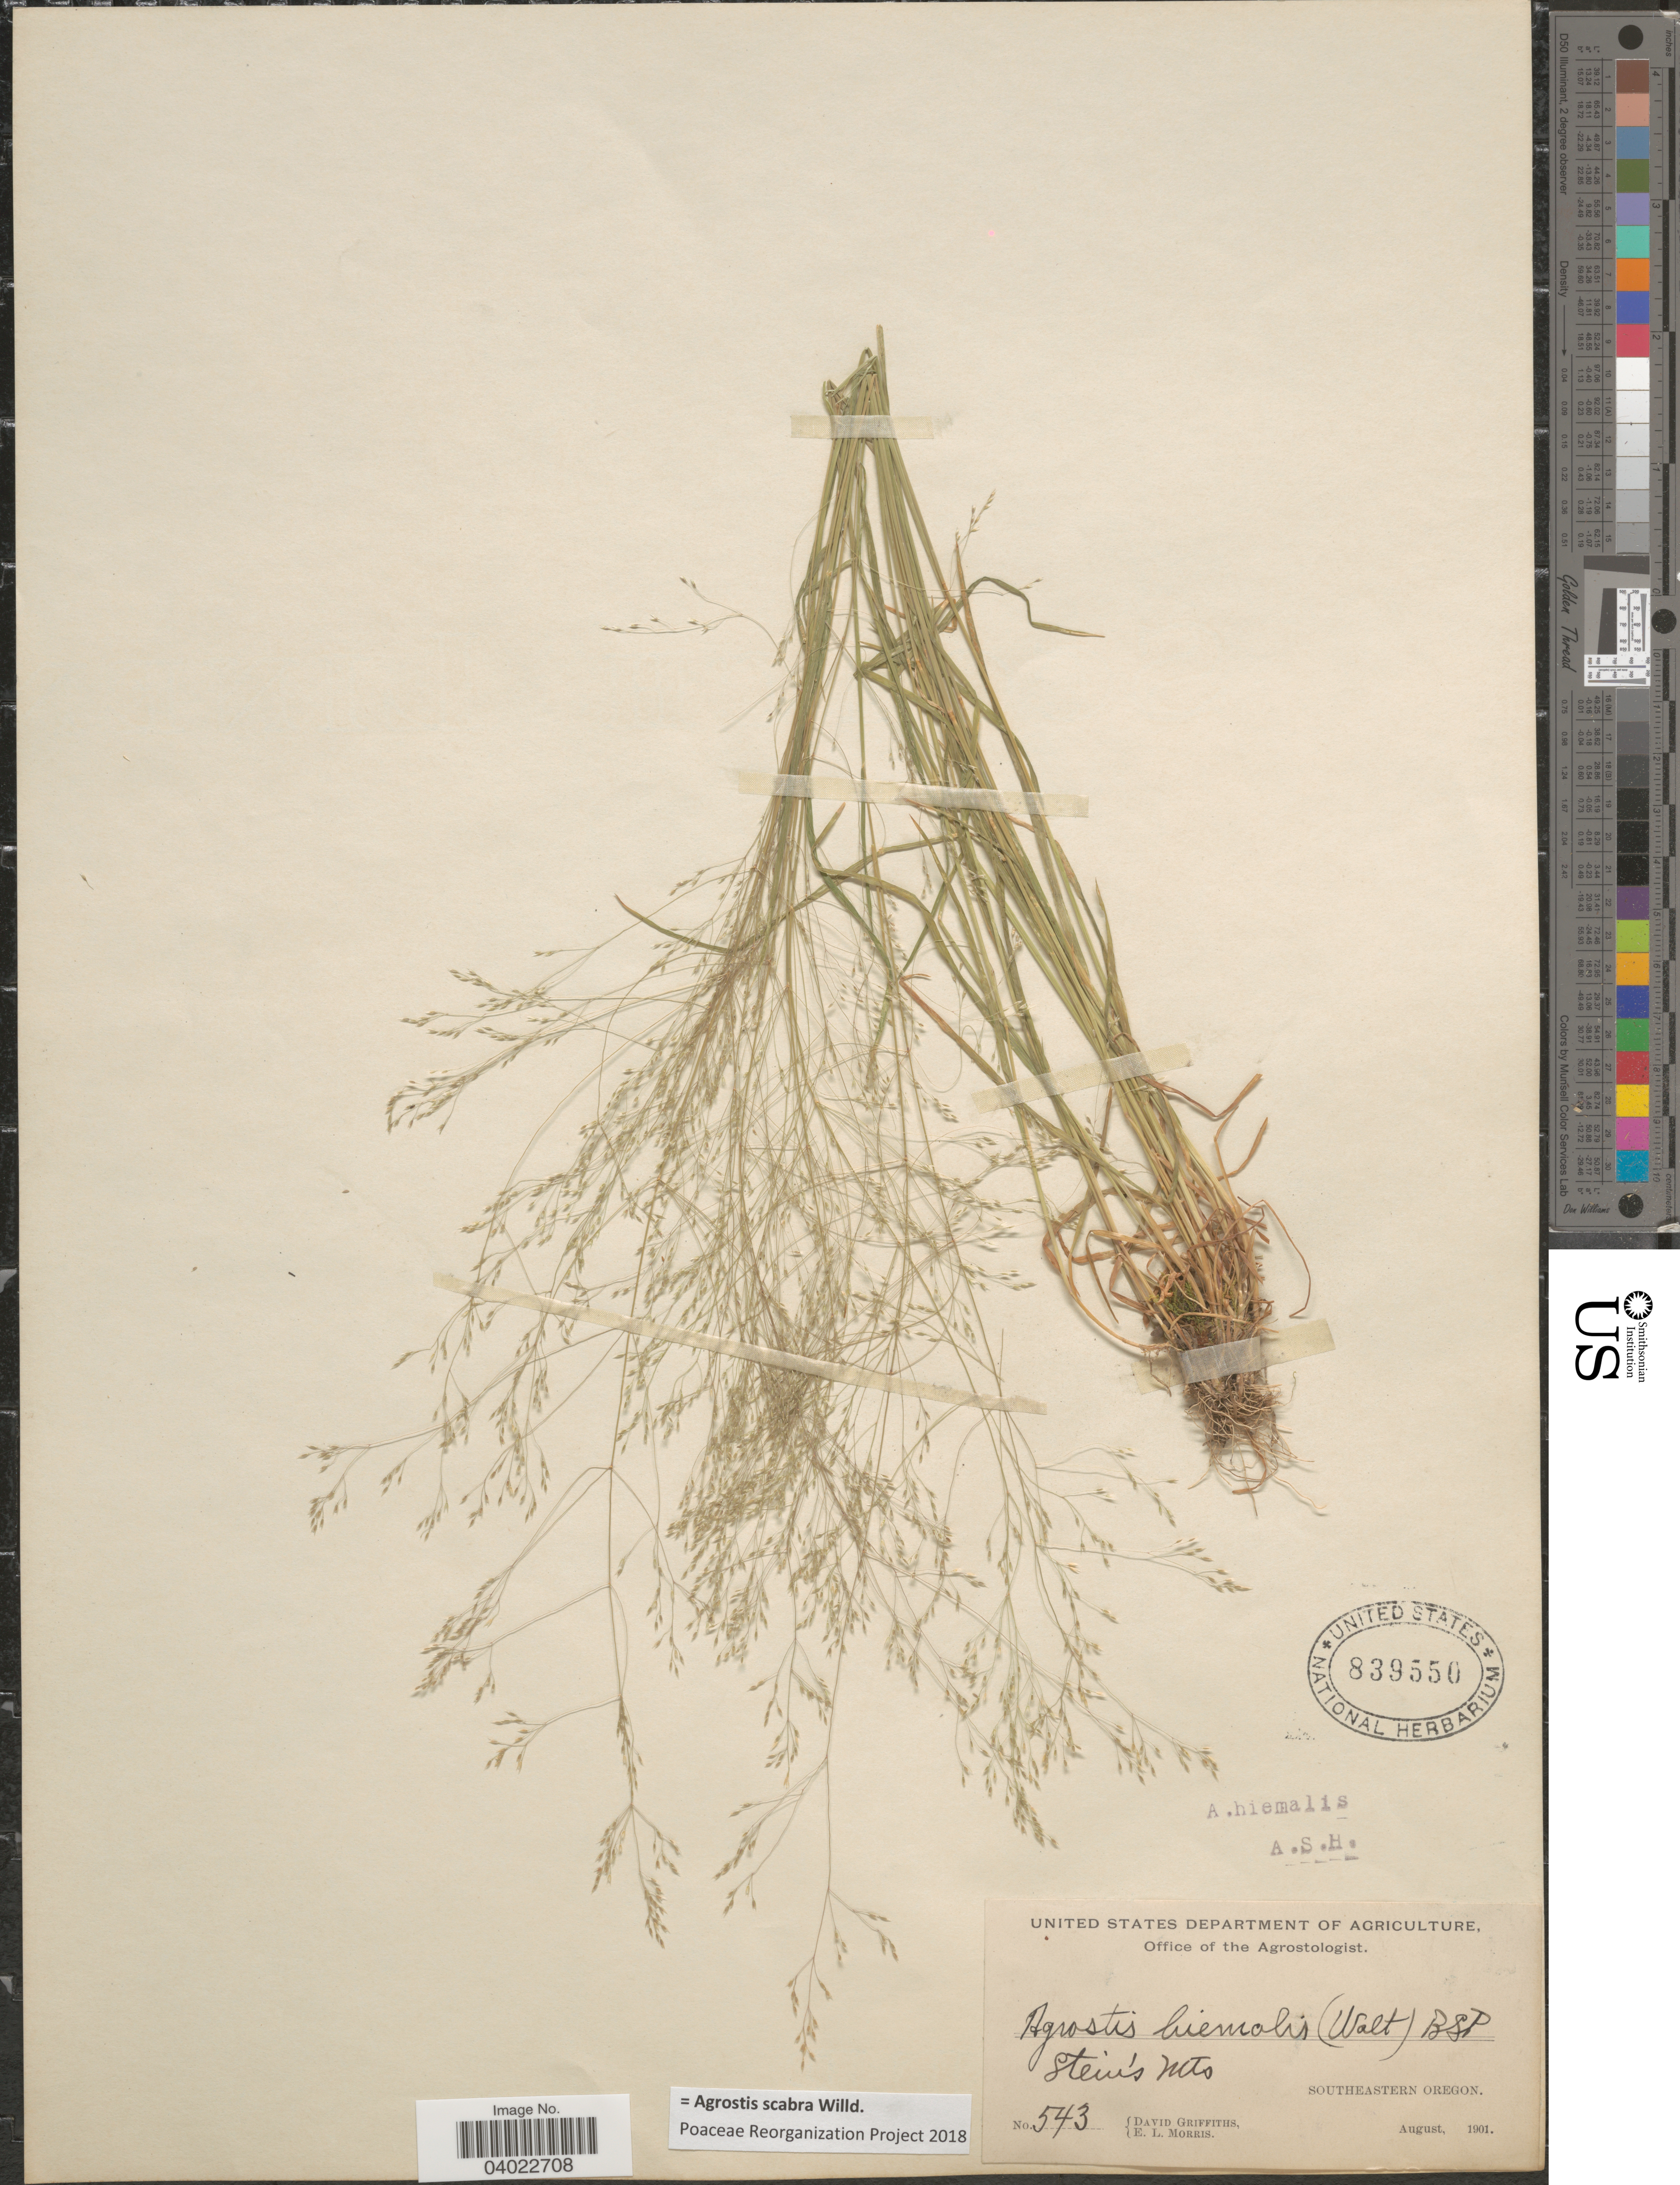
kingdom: Plantae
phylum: Tracheophyta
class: Liliopsida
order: Poales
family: Poaceae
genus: Agrostis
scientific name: Agrostis scabra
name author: Willd.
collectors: D. Griffiths & E. Morris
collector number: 543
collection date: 1901-08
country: United States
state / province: Oregon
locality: Stein's Mts. Southeastern Oregon.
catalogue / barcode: US 839550